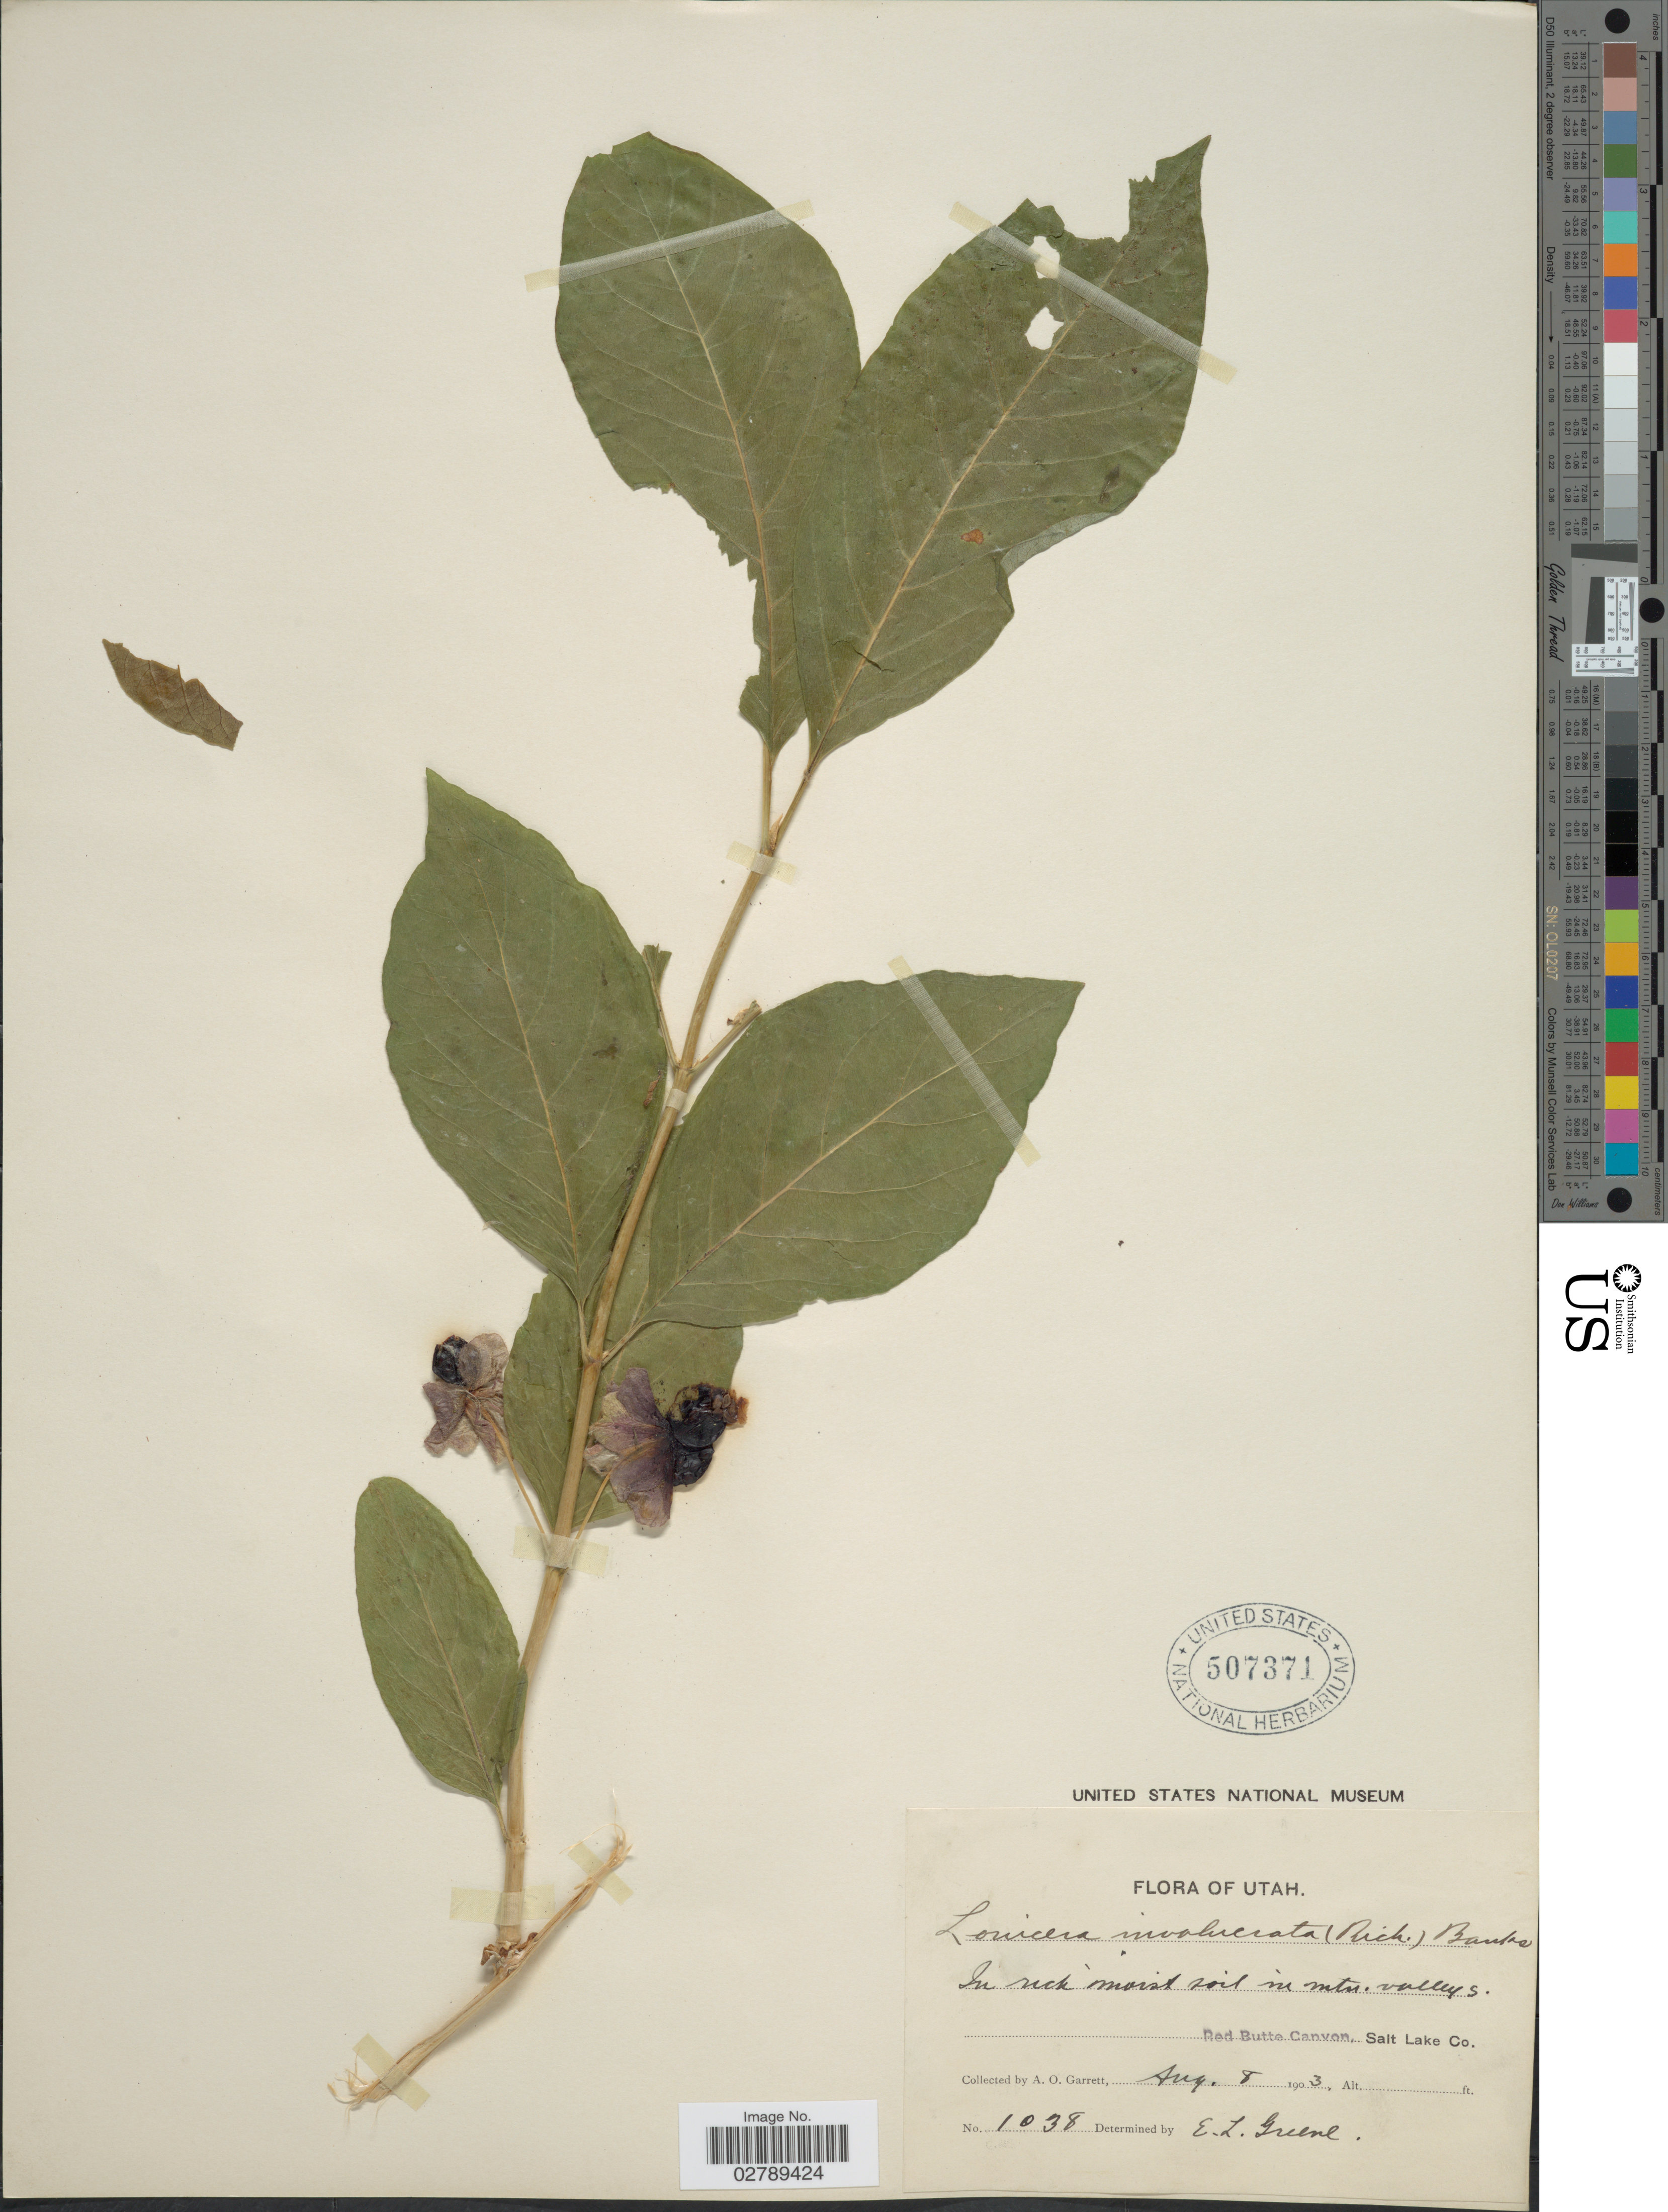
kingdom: Plantae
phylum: Tracheophyta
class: Magnoliopsida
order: Dipsacales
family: Caprifoliaceae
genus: Lonicera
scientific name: Lonicera involucrata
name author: (Richardson) Banks ex Spreng.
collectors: A. O. Garrett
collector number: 1038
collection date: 1903-08-08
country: United States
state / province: Utah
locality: In rock moist soil in mtn. valleys. Red Butte Canyon, Salt Lake Co.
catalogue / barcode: US 507371